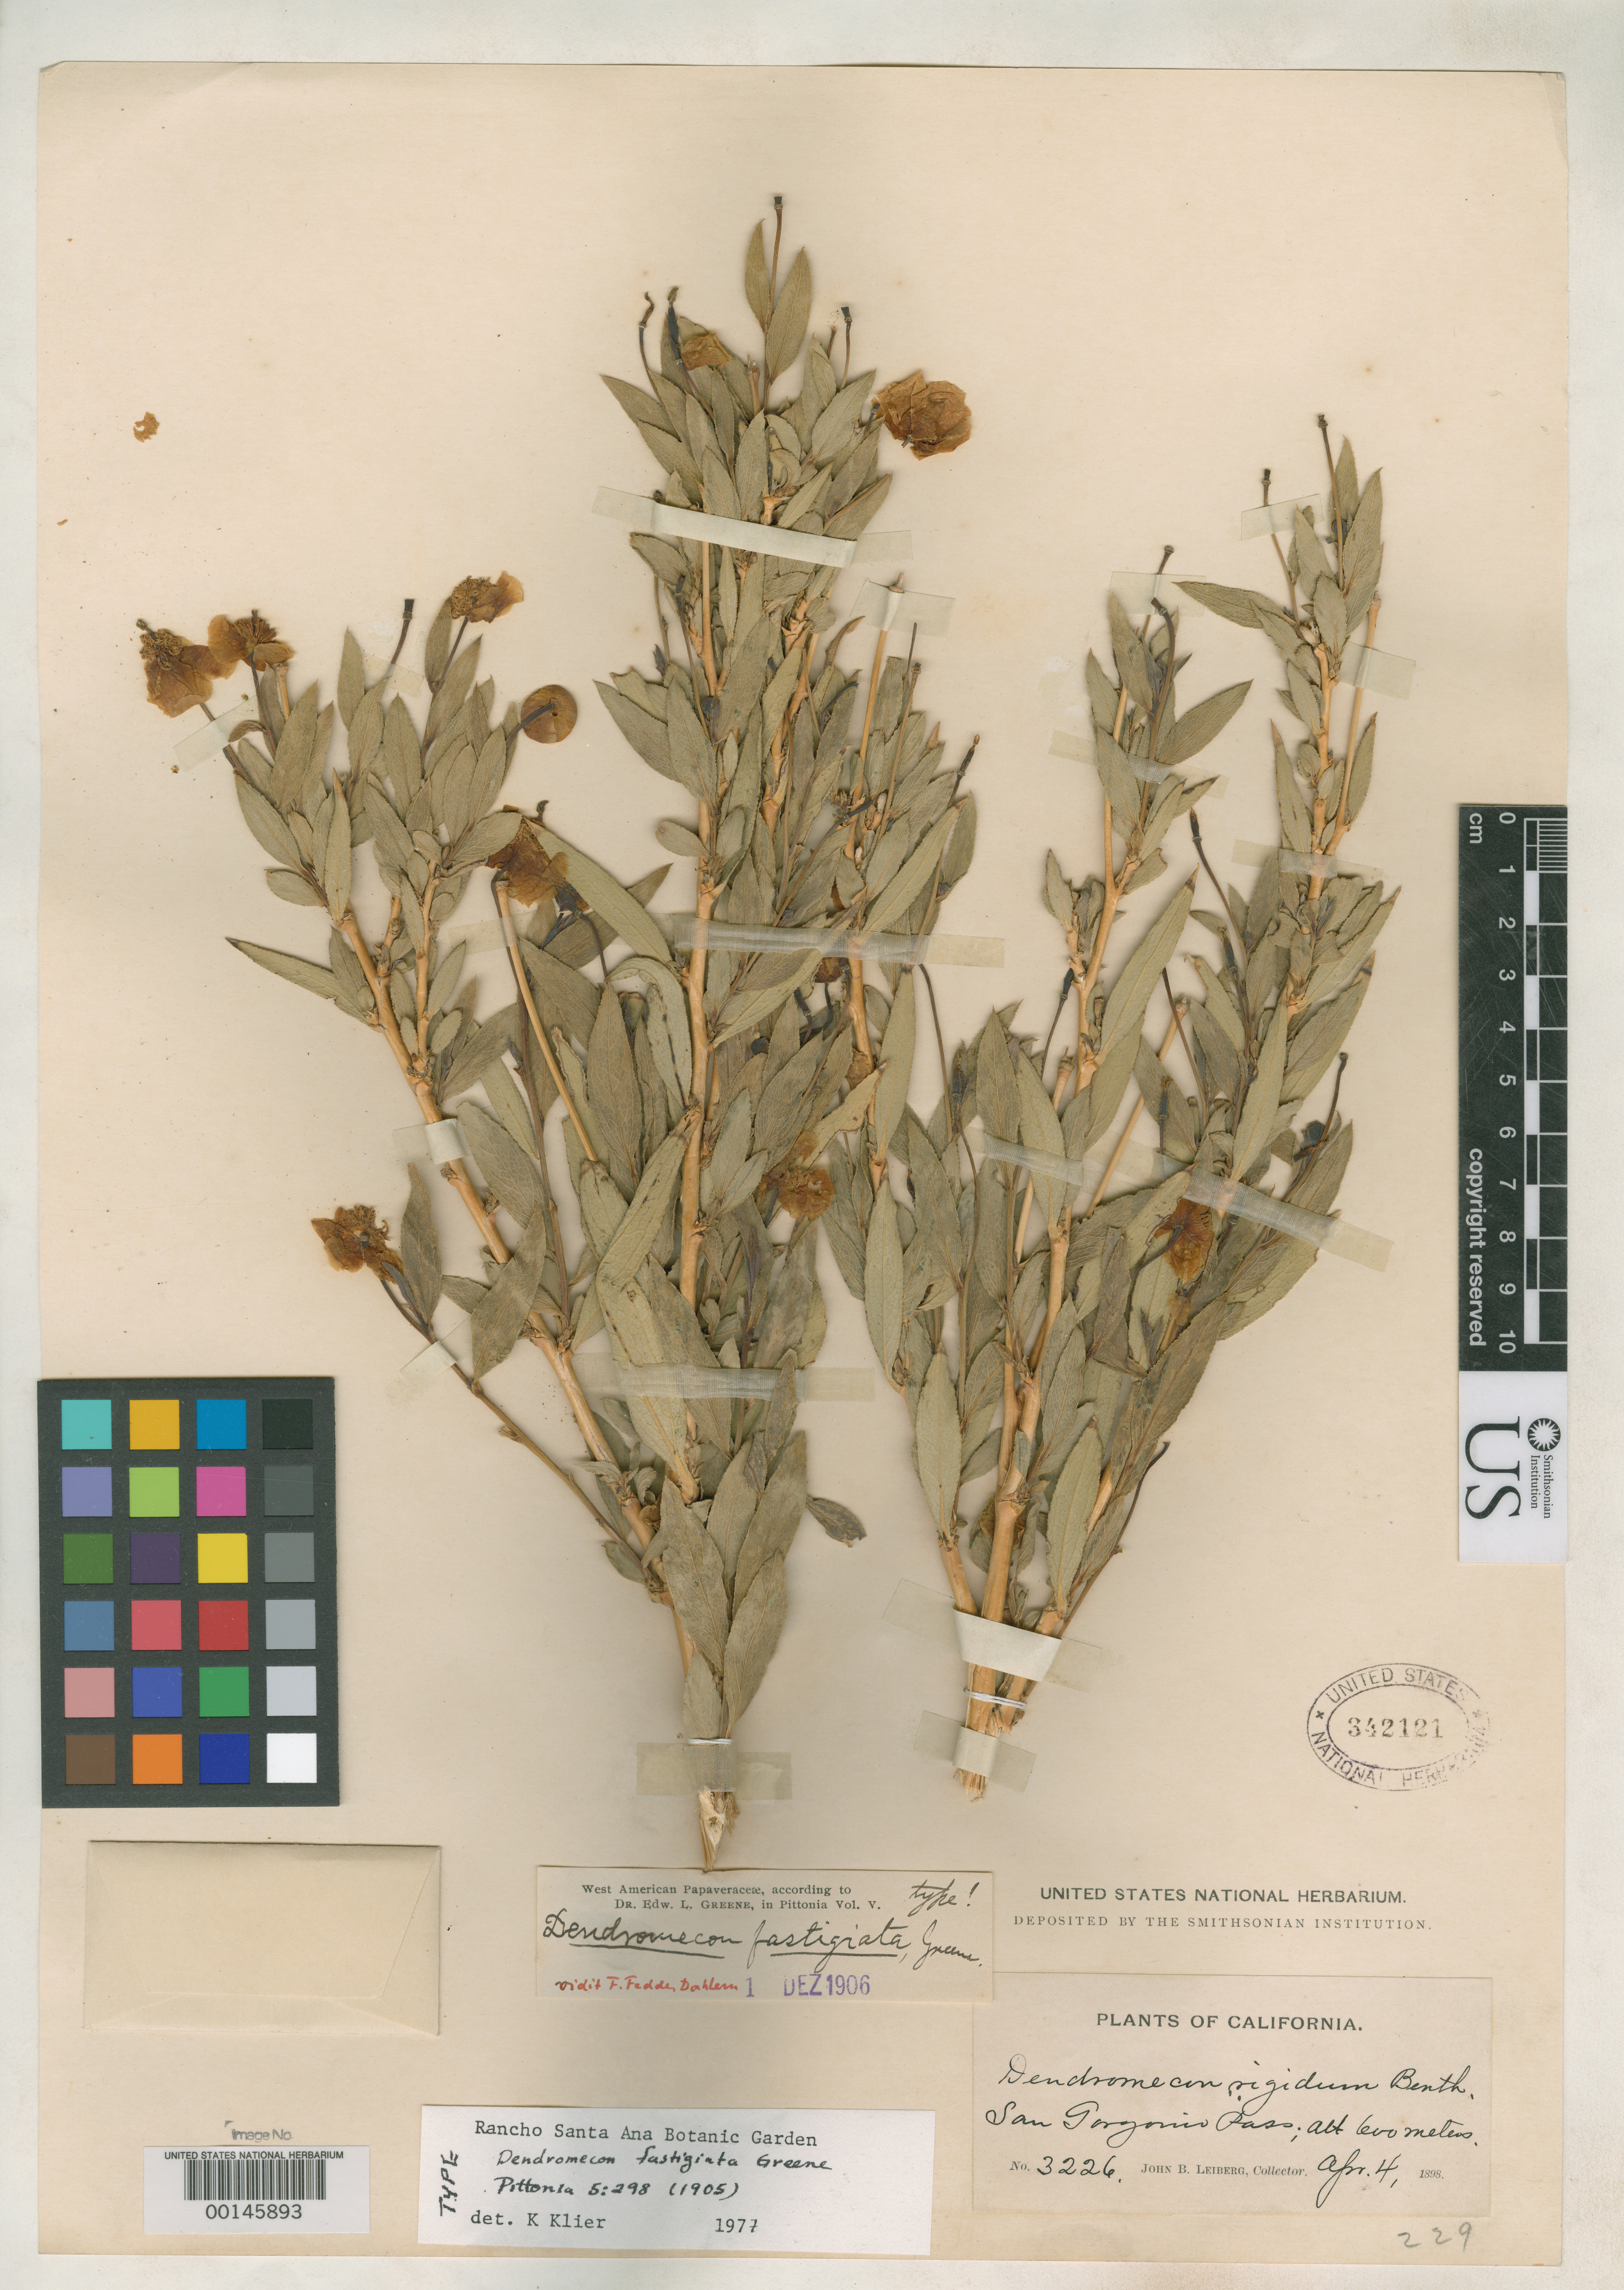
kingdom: Plantae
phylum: Tracheophyta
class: Magnoliopsida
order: Ranunculales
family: Papaveraceae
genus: Dendromecon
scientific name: Dendromecon fastigiata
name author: Greene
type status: Holotype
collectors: J. Leiberg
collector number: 3226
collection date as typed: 04 Apr 1898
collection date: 1898-04-04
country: United States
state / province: California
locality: San Gorgonio Pass.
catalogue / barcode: US 342121